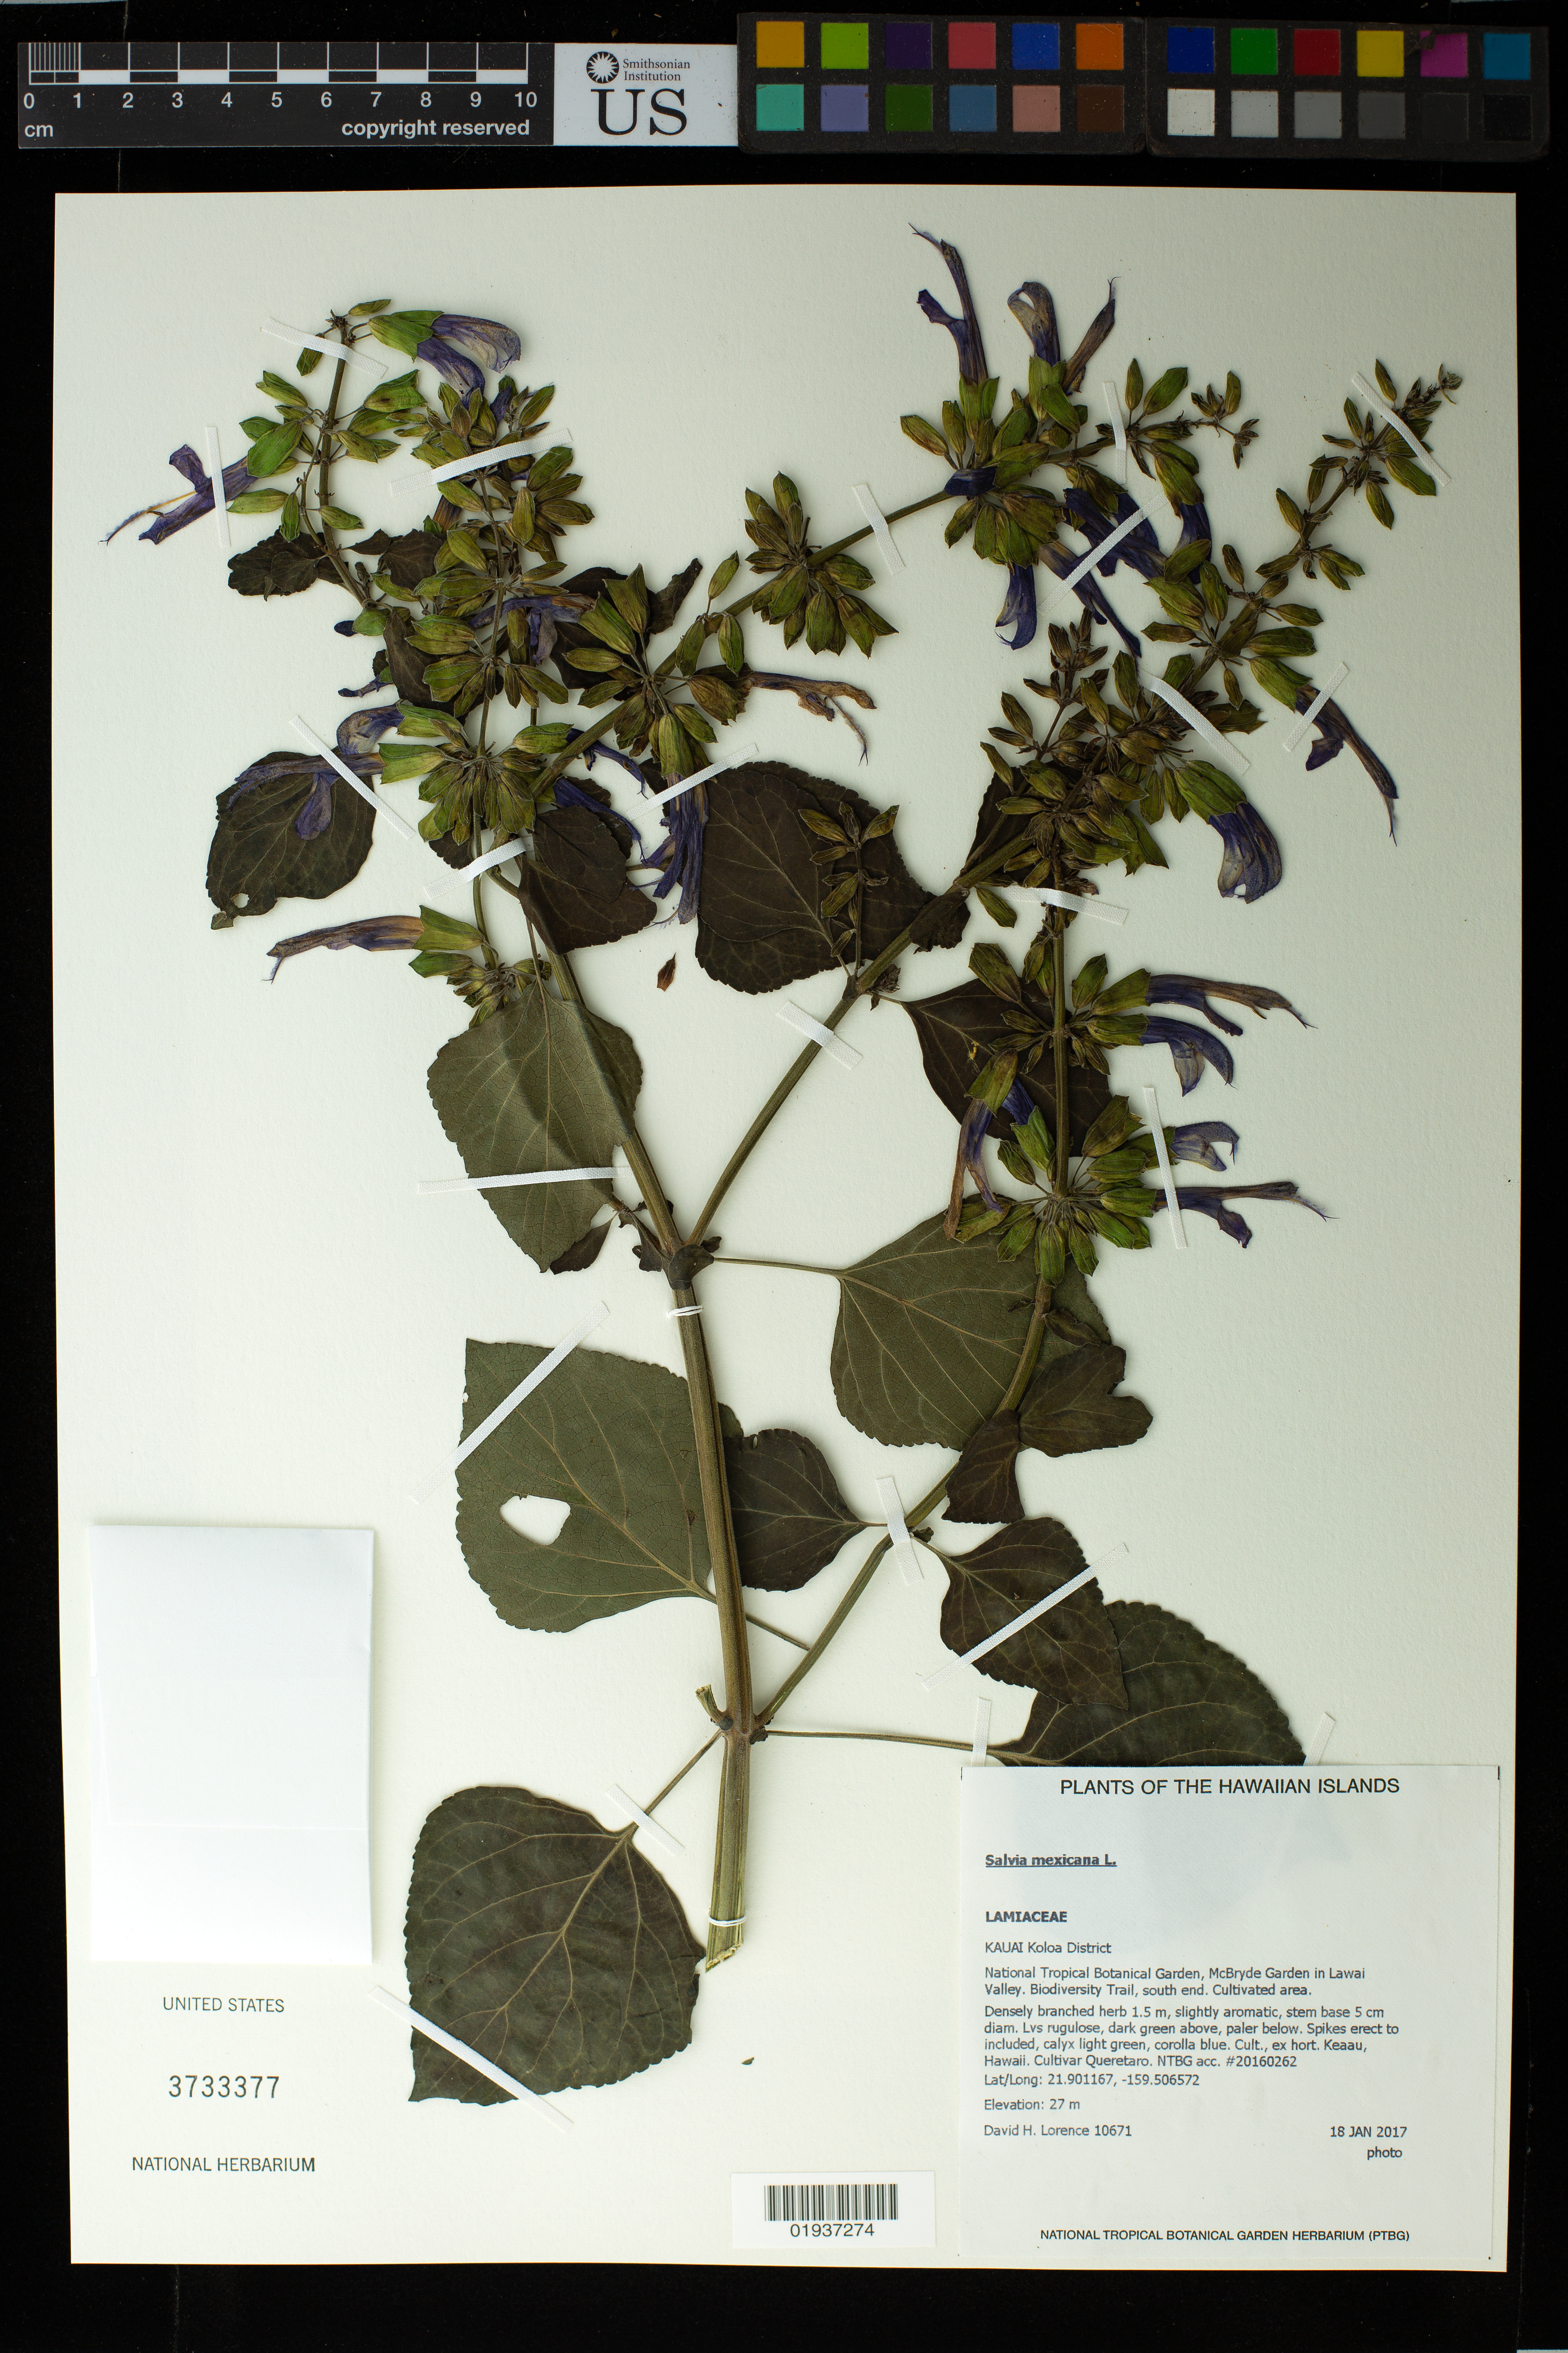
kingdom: Plantae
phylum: Tracheophyta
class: Magnoliopsida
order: Lamiales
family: Lamiaceae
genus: Salvia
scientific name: Salvia mexicana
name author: L.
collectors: D. Lorence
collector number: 10671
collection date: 2017-01-18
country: United States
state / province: Hawaii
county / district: Kauai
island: Kaua'i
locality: Koloa District, National Tropical Botanical Garden in Lawai Valley, McBryde Garden, Biodiversity Trail, south end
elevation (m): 27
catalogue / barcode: US 3733377